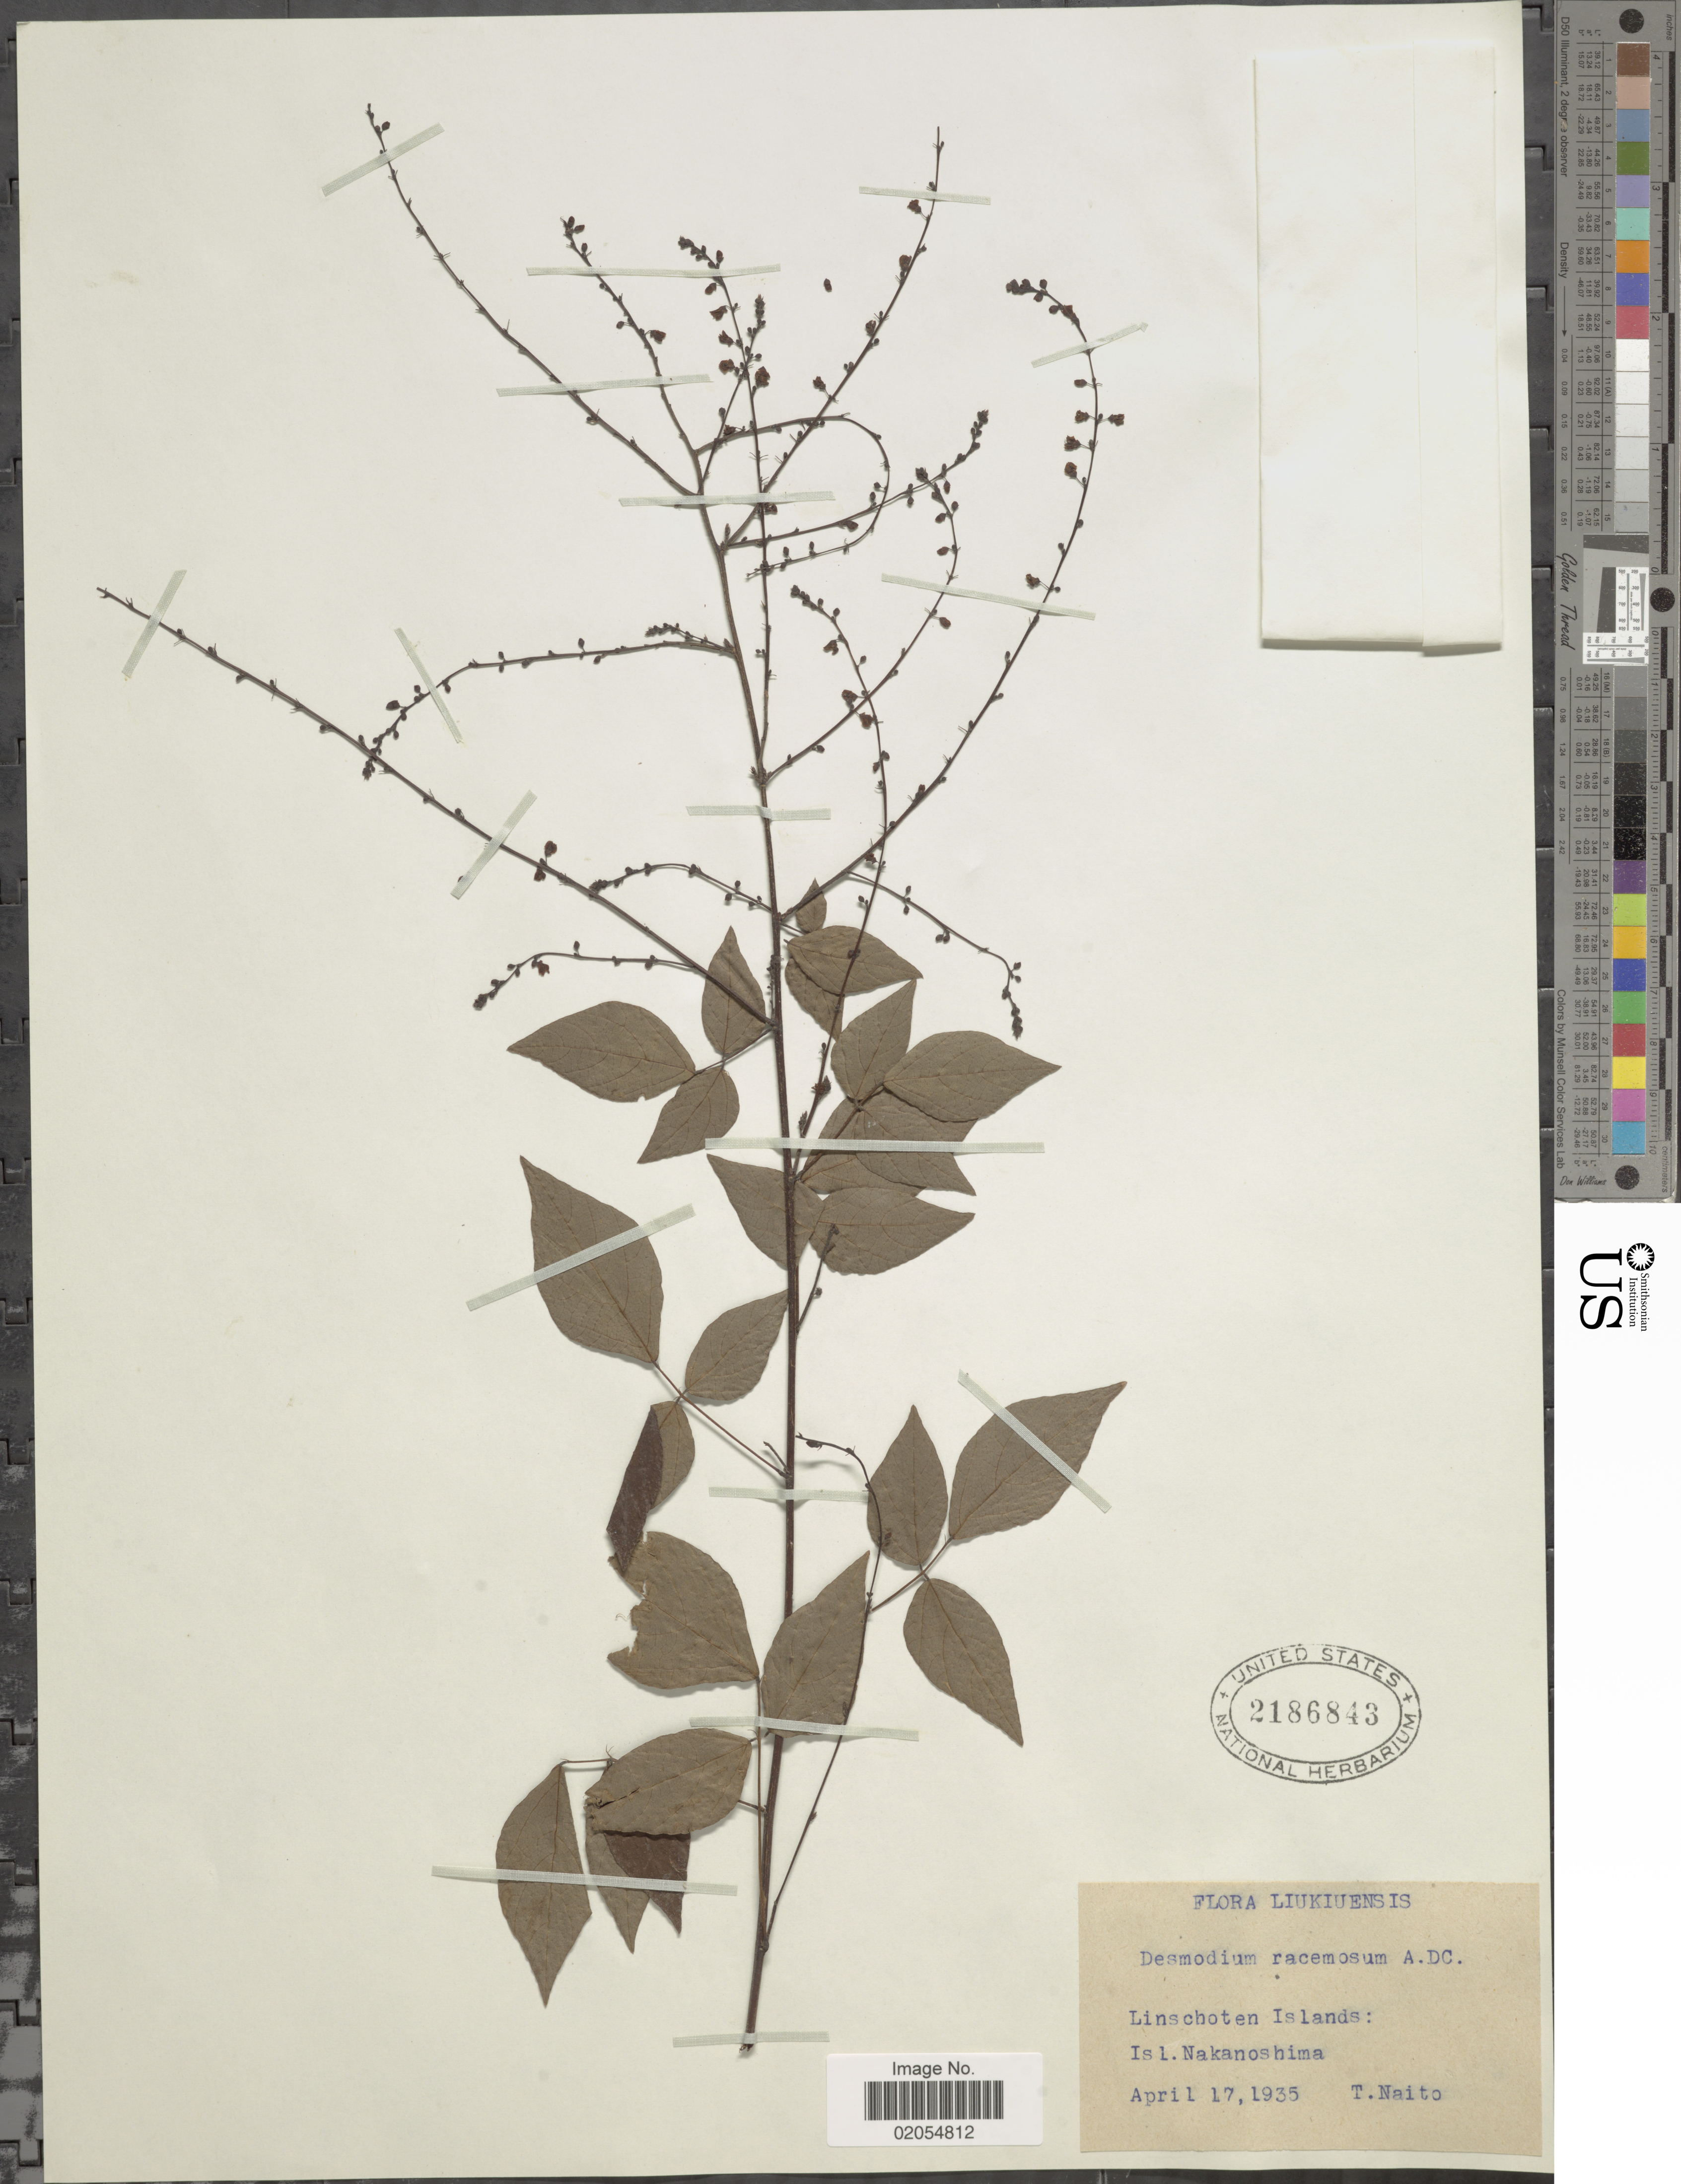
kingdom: Plantae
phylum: Tracheophyta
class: Magnoliopsida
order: Fabales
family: Fabaceae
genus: Hylodesmum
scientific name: Hylodesmum podocarpum subsp. oxyphyllum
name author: (DC.) H. Ohashi & R.R. Mill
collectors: T. Naito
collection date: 1935-04-17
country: Japan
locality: Liukiuensis, Linschoten Islands: Isl. Nakanoshima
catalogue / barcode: US 2186843